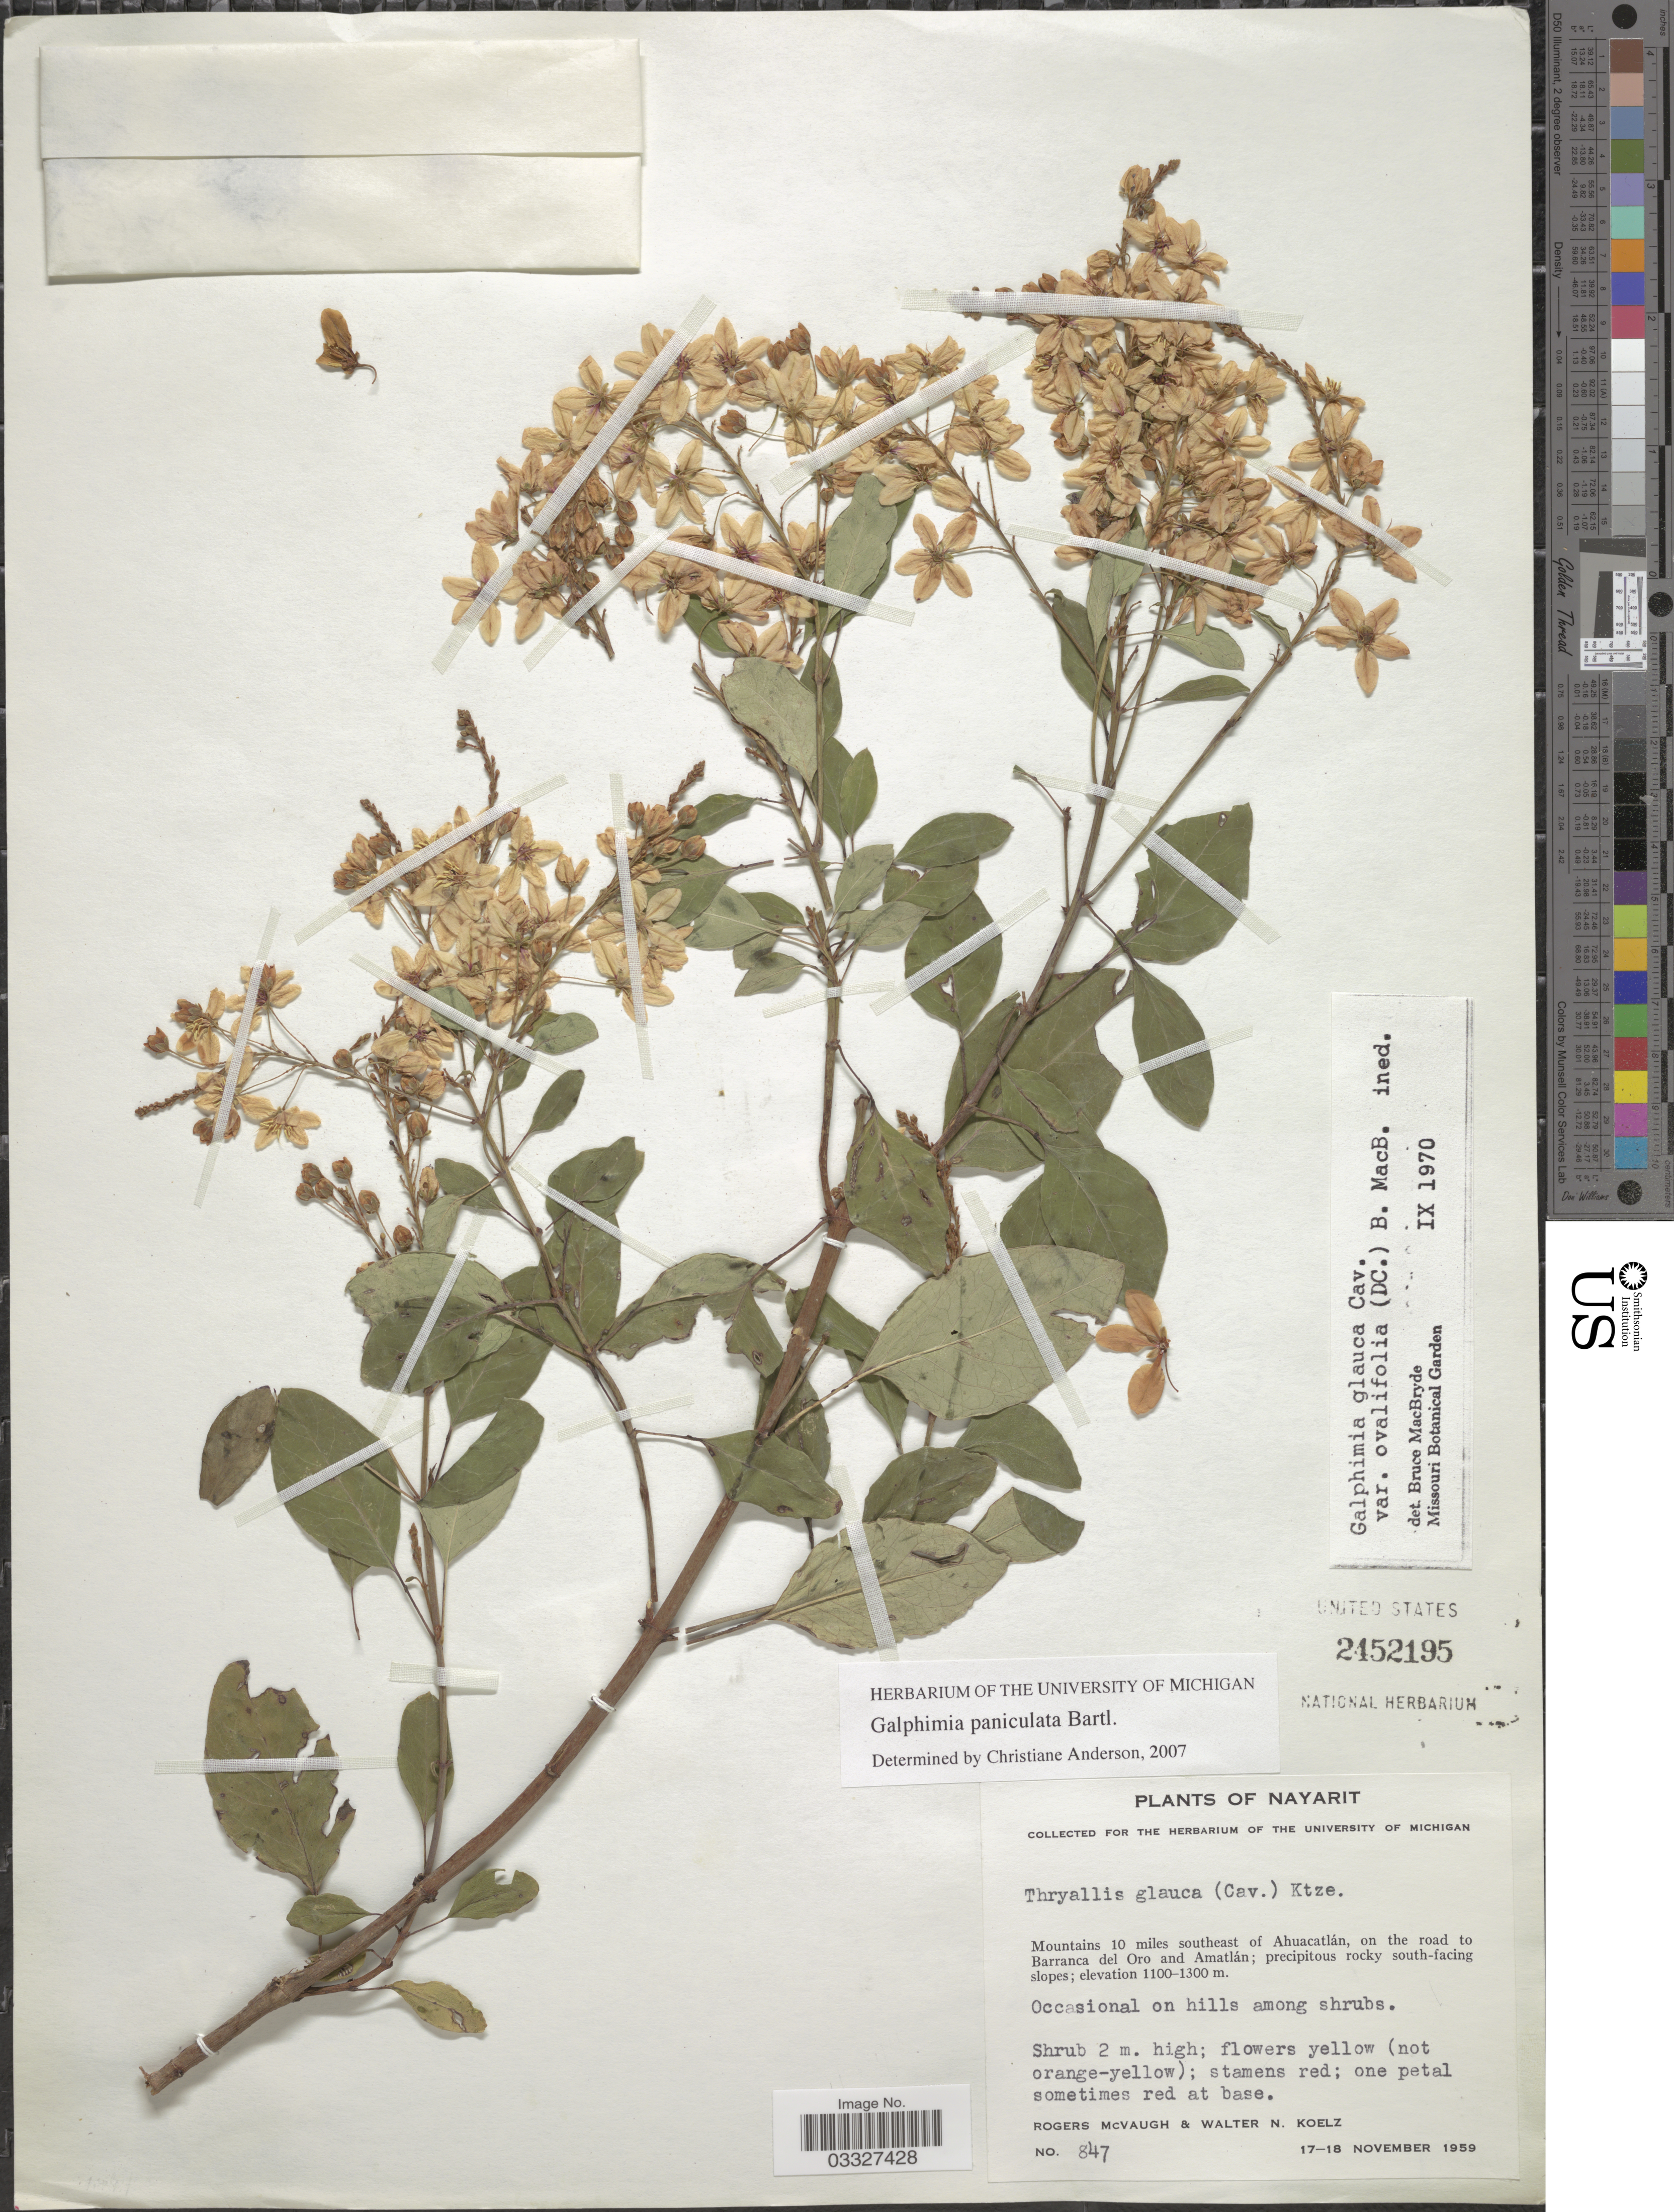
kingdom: Plantae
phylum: Tracheophyta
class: Magnoliopsida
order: Malpighiales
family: Malpighiaceae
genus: Galphimia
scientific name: Galphimia paniculata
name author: Bart.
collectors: R. McVaugh & W. N. Koelz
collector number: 847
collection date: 1959-11-17/1959-11-18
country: Mexico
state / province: Nayarit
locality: Mountains 10 miles southeast of Ahuacatlán, on the road to Barranca del Oro and Amatlán; precipitous rocky south-facing slopes.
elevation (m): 1100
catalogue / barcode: US 2452195